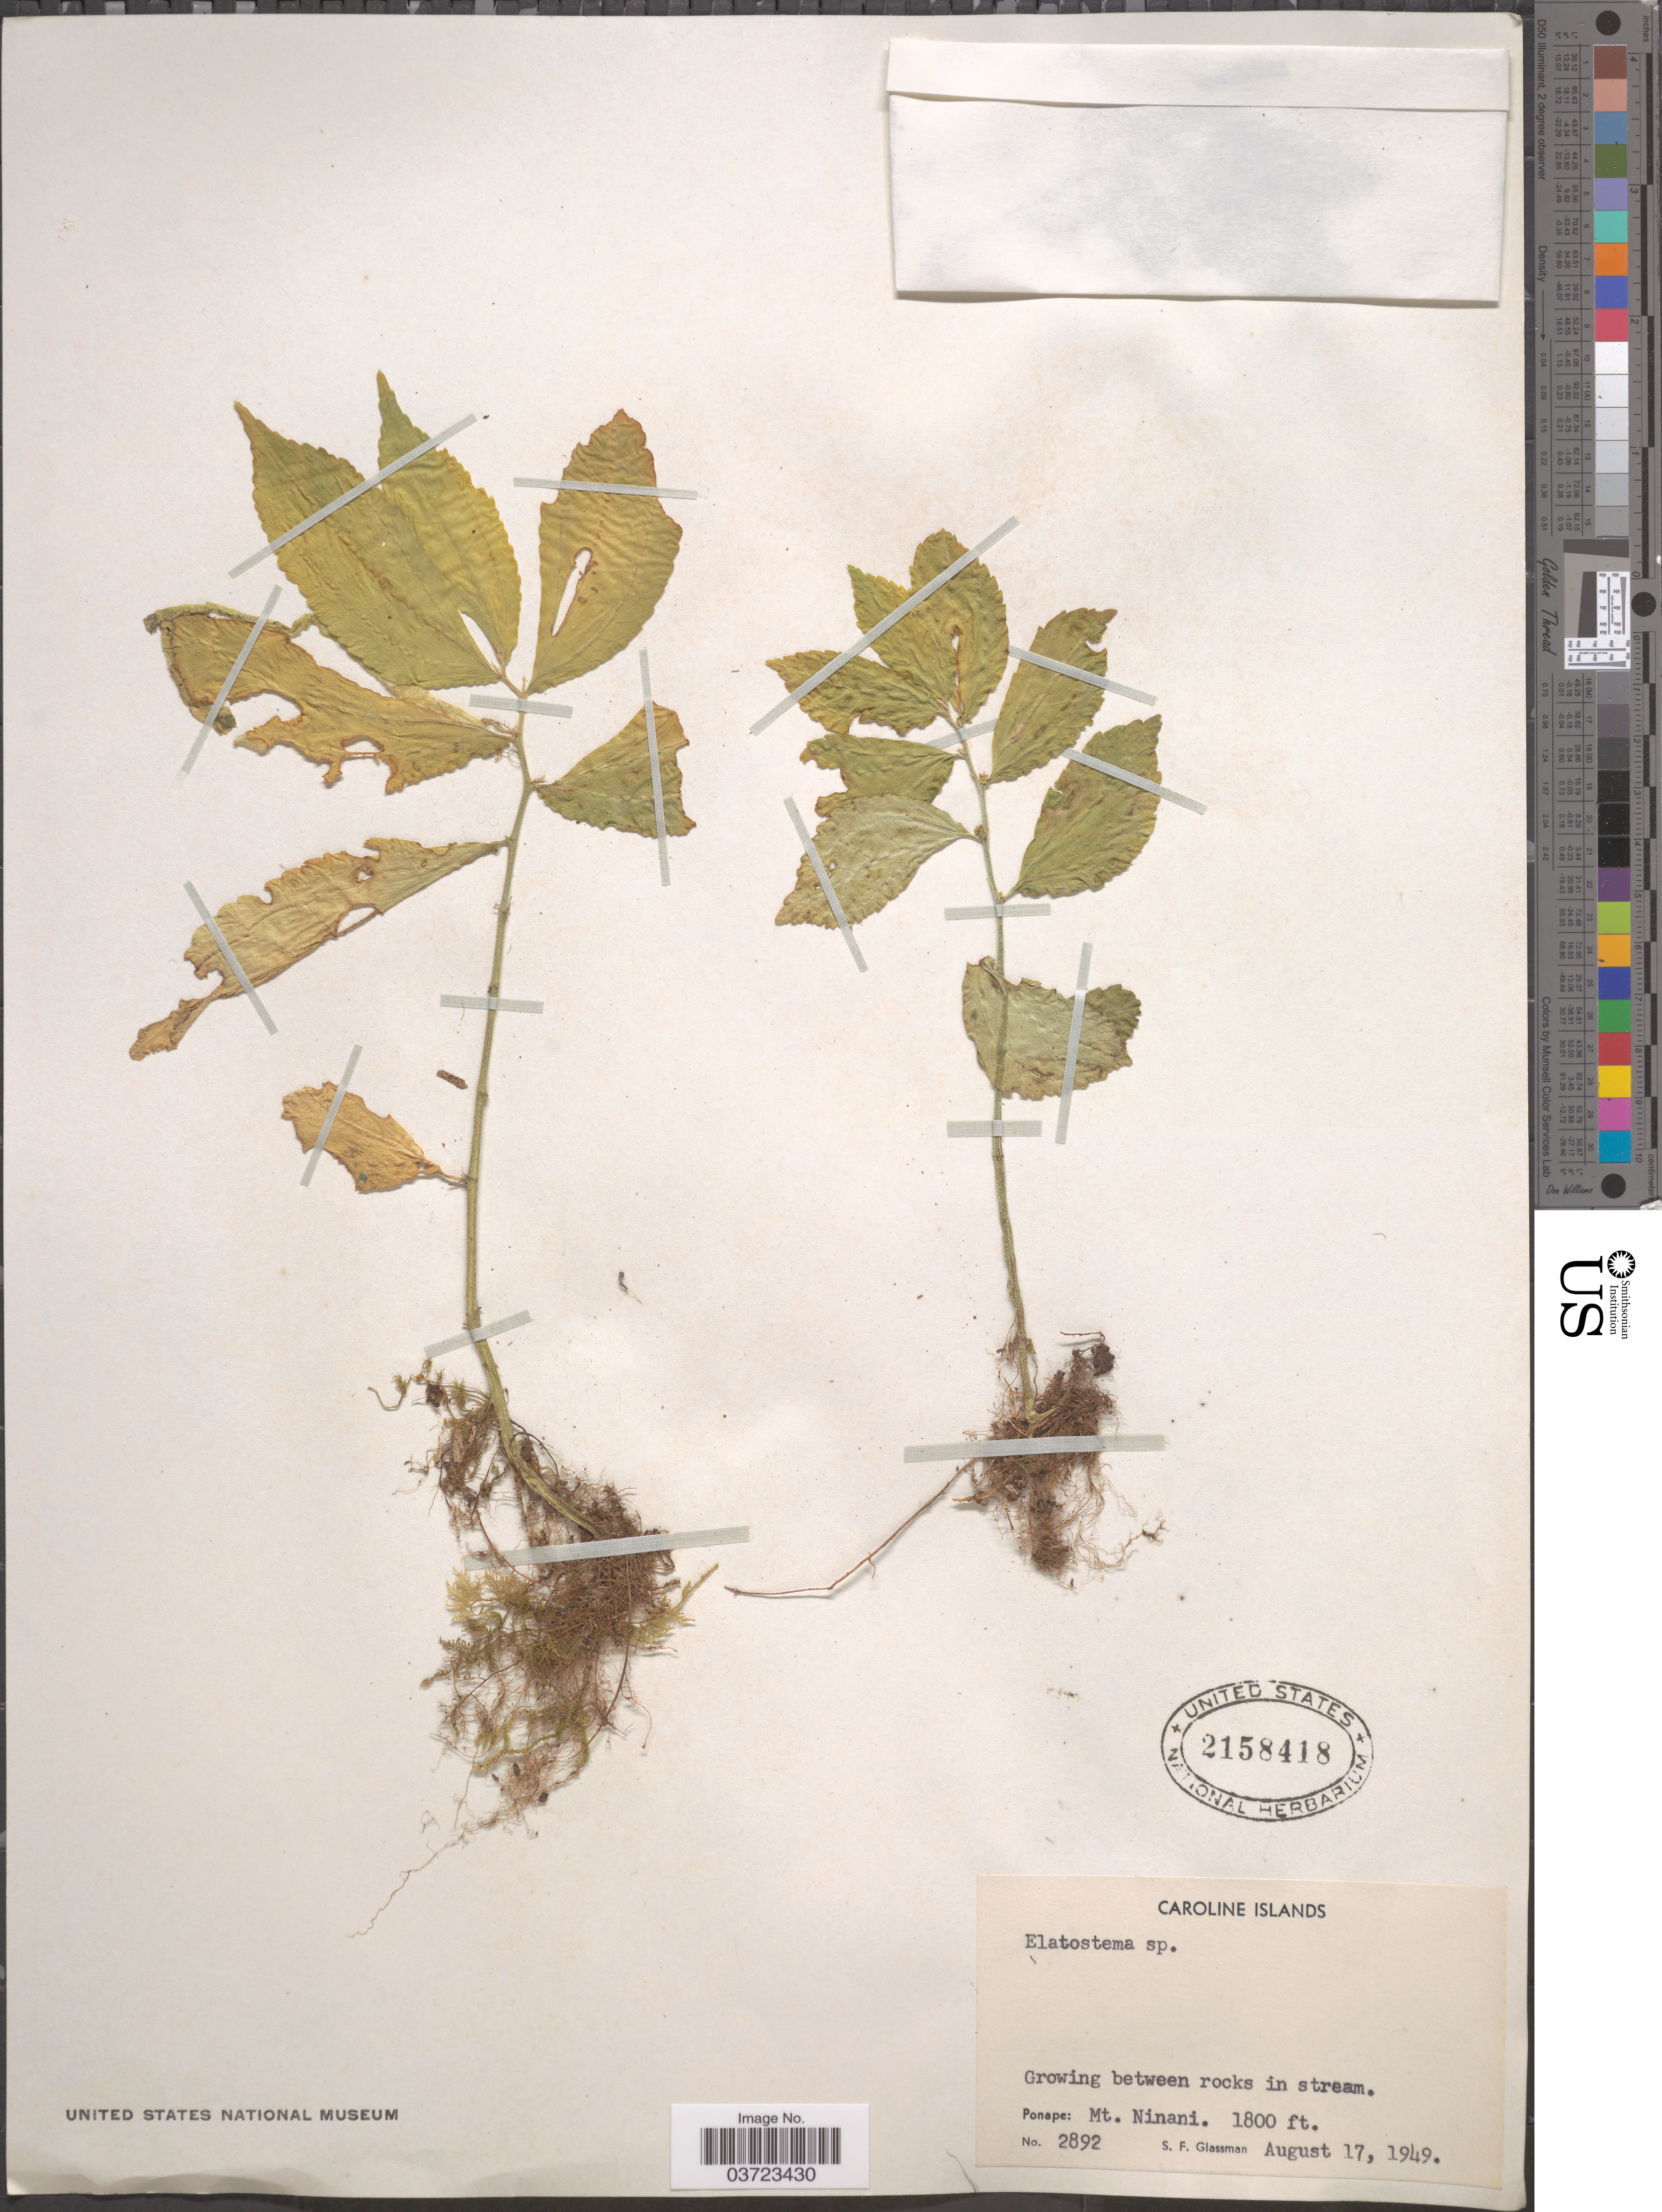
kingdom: Plantae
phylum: Tracheophyta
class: Magnoliopsida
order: Rosales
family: Urticaceae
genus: Elatostema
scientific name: Elatostema sp.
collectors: S. F. Glassman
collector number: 2892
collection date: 1949-08-17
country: Micronesia, Federated States of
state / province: Pohnpei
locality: Caroline Islands. Between rocks in stream. Ponape: Mt. Ninani.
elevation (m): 549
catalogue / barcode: US 2158418